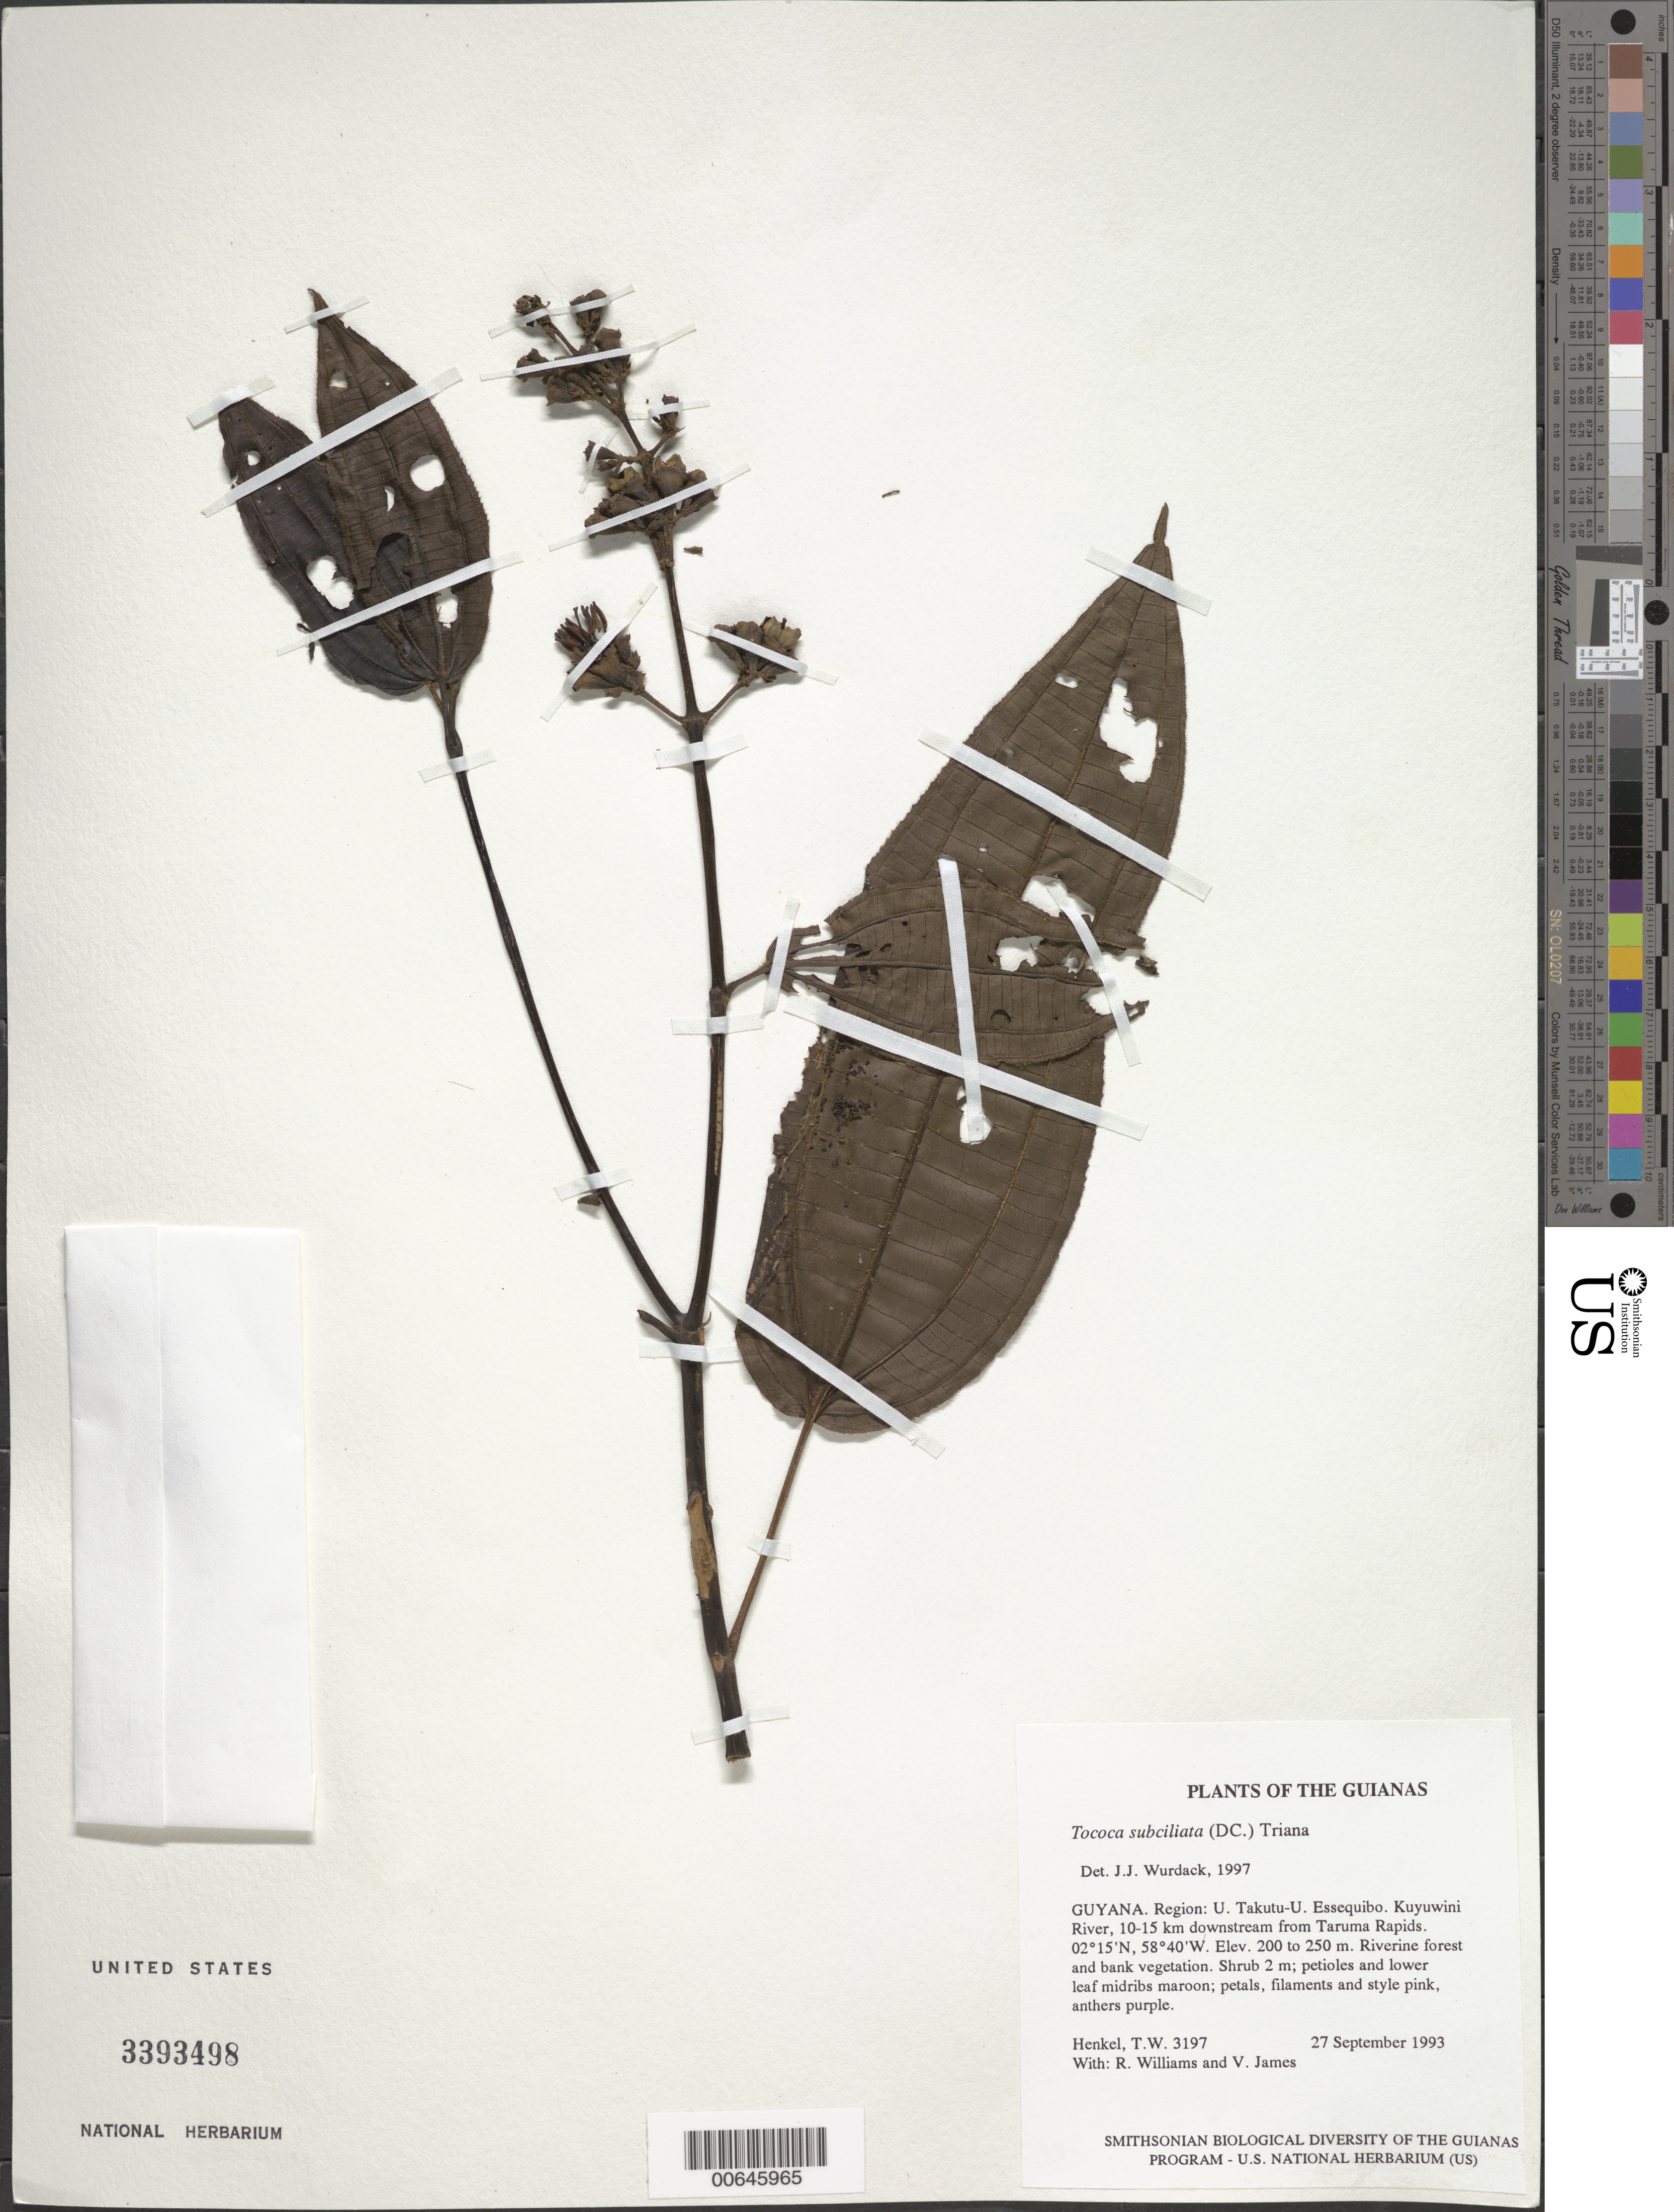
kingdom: Plantae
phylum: Tracheophyta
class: Magnoliopsida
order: Myrtales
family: Melastomataceae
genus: Tococa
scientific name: Tococa subciliata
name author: (DC.) Triana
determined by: Almeda, F.; Penneys, D. S.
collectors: T. Henkel, R. Williams & V. James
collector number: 3197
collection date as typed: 27 September 1993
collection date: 1993-09-27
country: Guyana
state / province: U. Takutu-U. Essequibo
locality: Kuyuwini River, 10-15 km downstream from Taruma Rapids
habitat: Riverine forest and bank vegetation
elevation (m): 200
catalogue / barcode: US 3393498